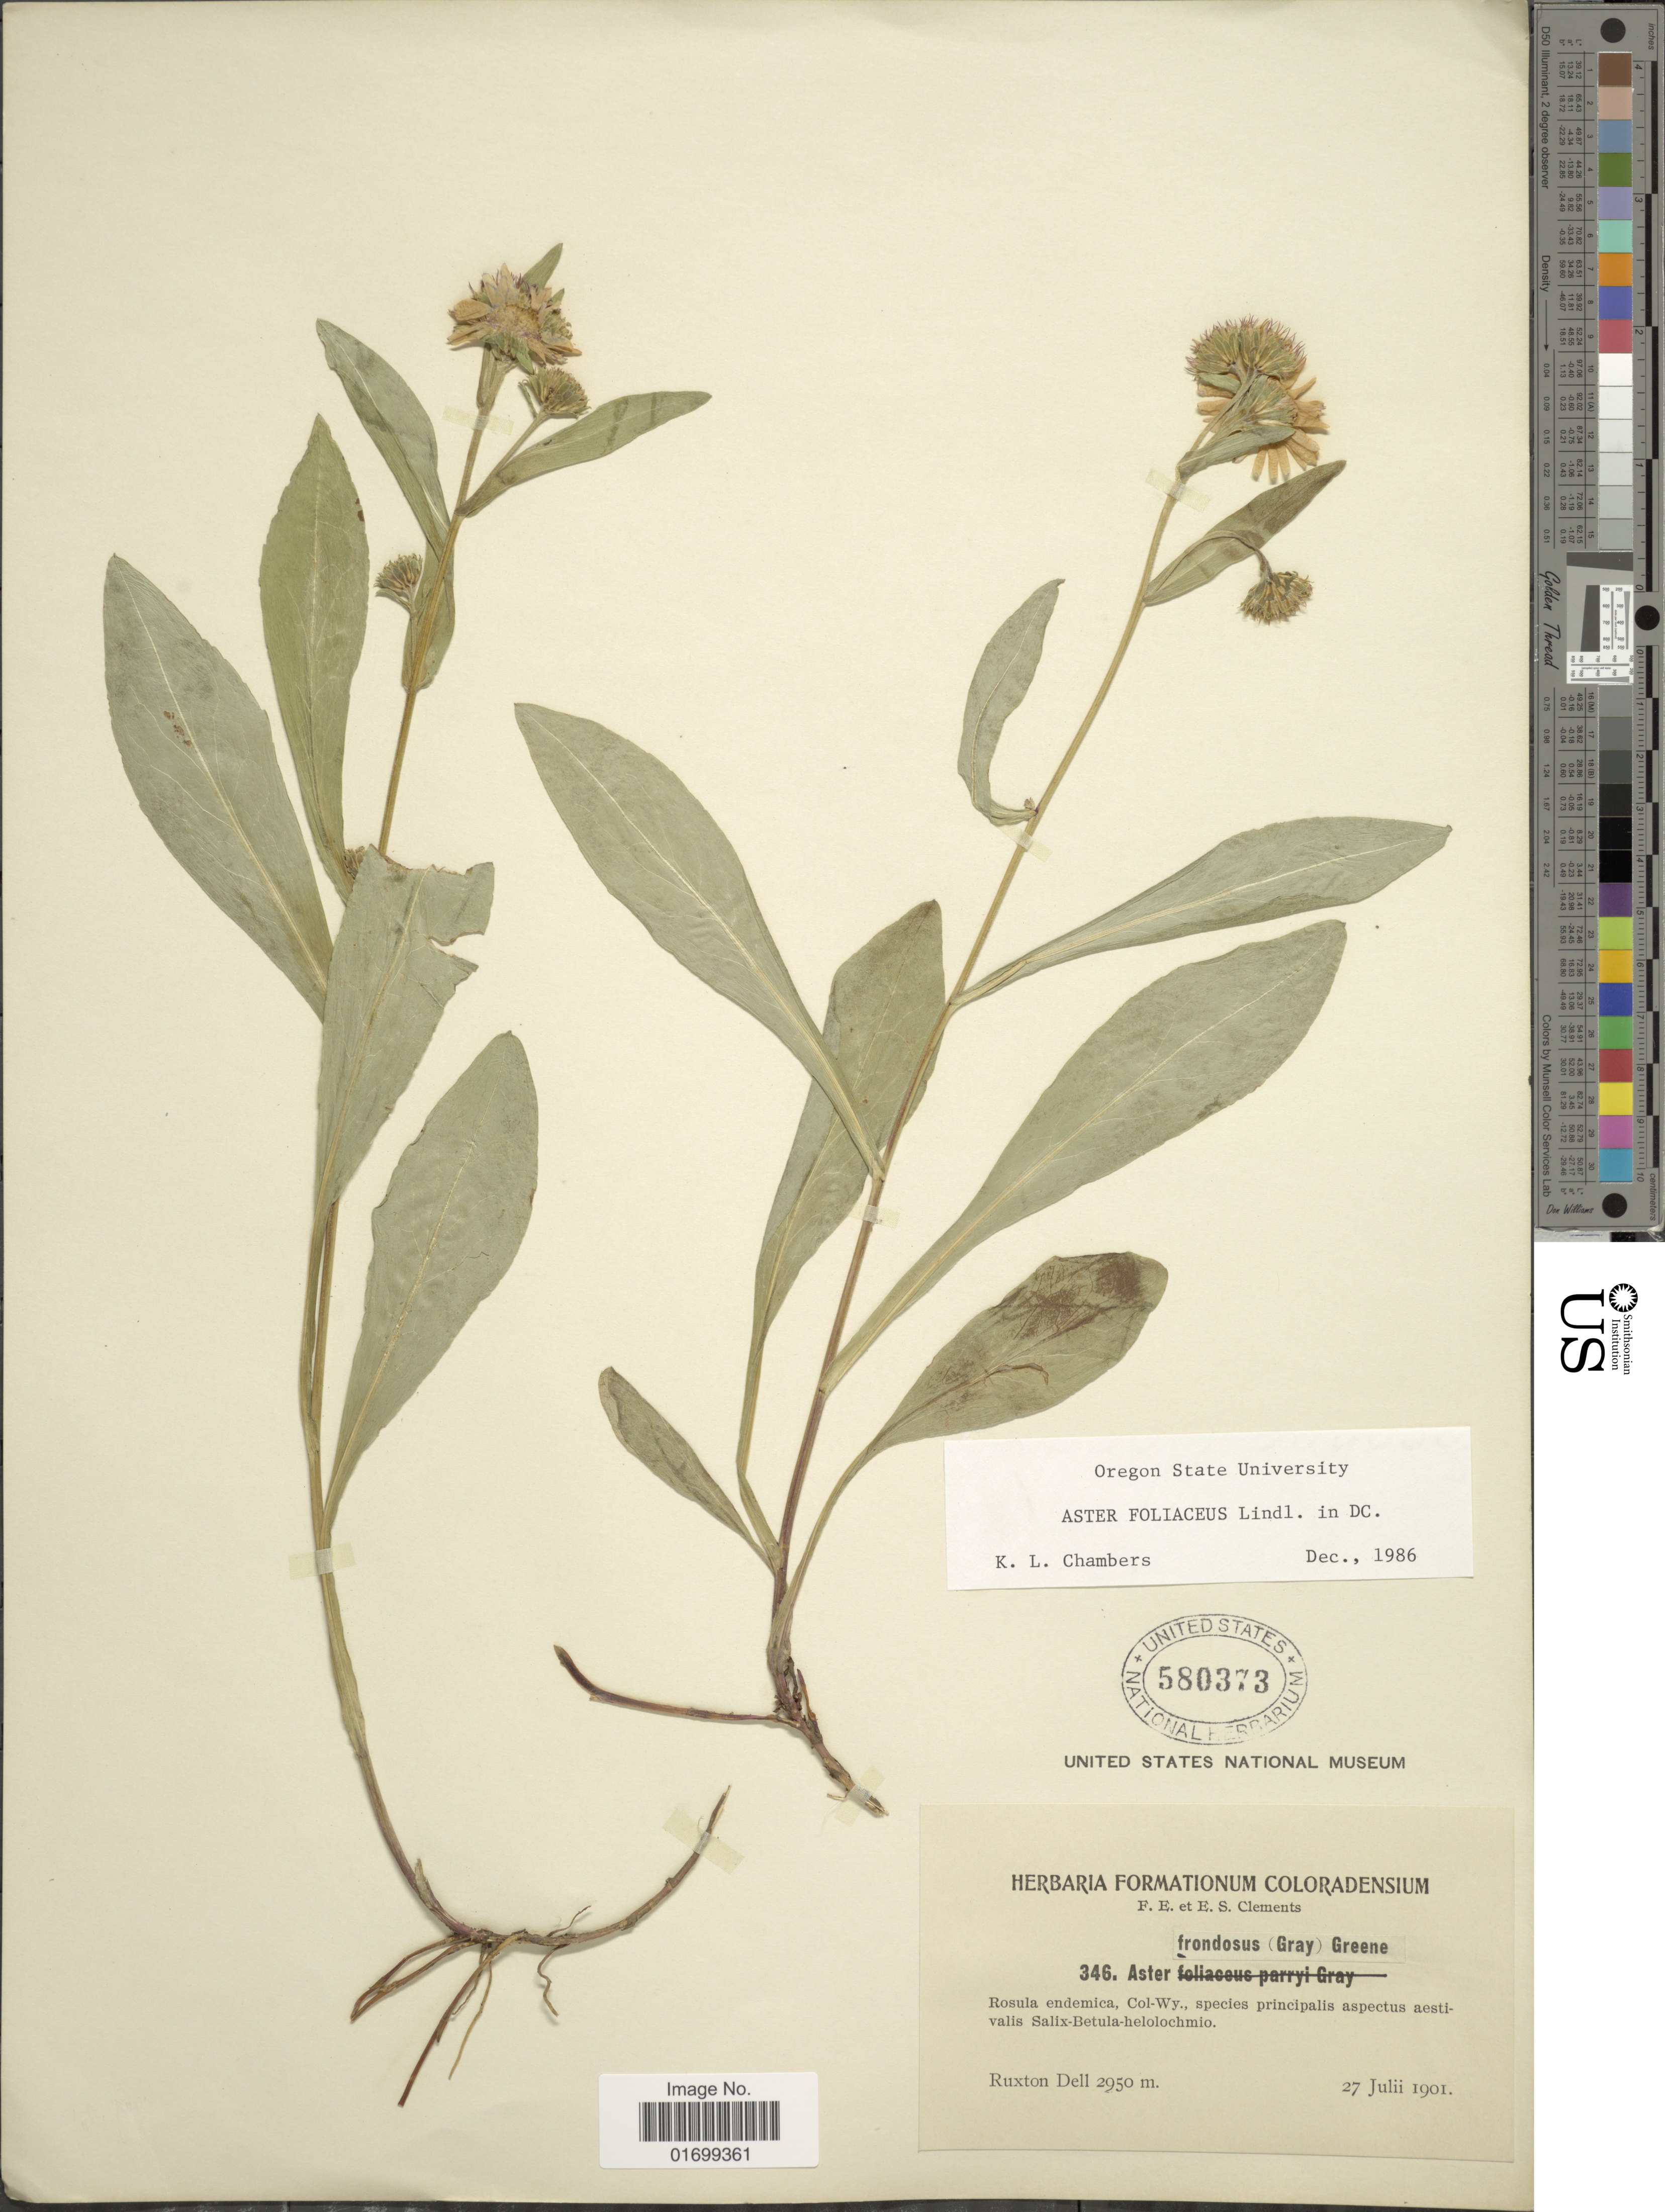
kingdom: Plantae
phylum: Tracheophyta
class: Magnoliopsida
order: Asterales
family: Asteraceae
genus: Symphyotrichum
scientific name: Symphyotrichum foliaceum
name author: (Lindl. ex DC.) G.L. Nesom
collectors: F. E. Clements & E. S. Clements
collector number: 346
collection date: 1901-07-27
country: United States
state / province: Colorado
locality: Rosula endemica, Col-Wy., Ruxton Dell.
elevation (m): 2950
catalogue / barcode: US 580373